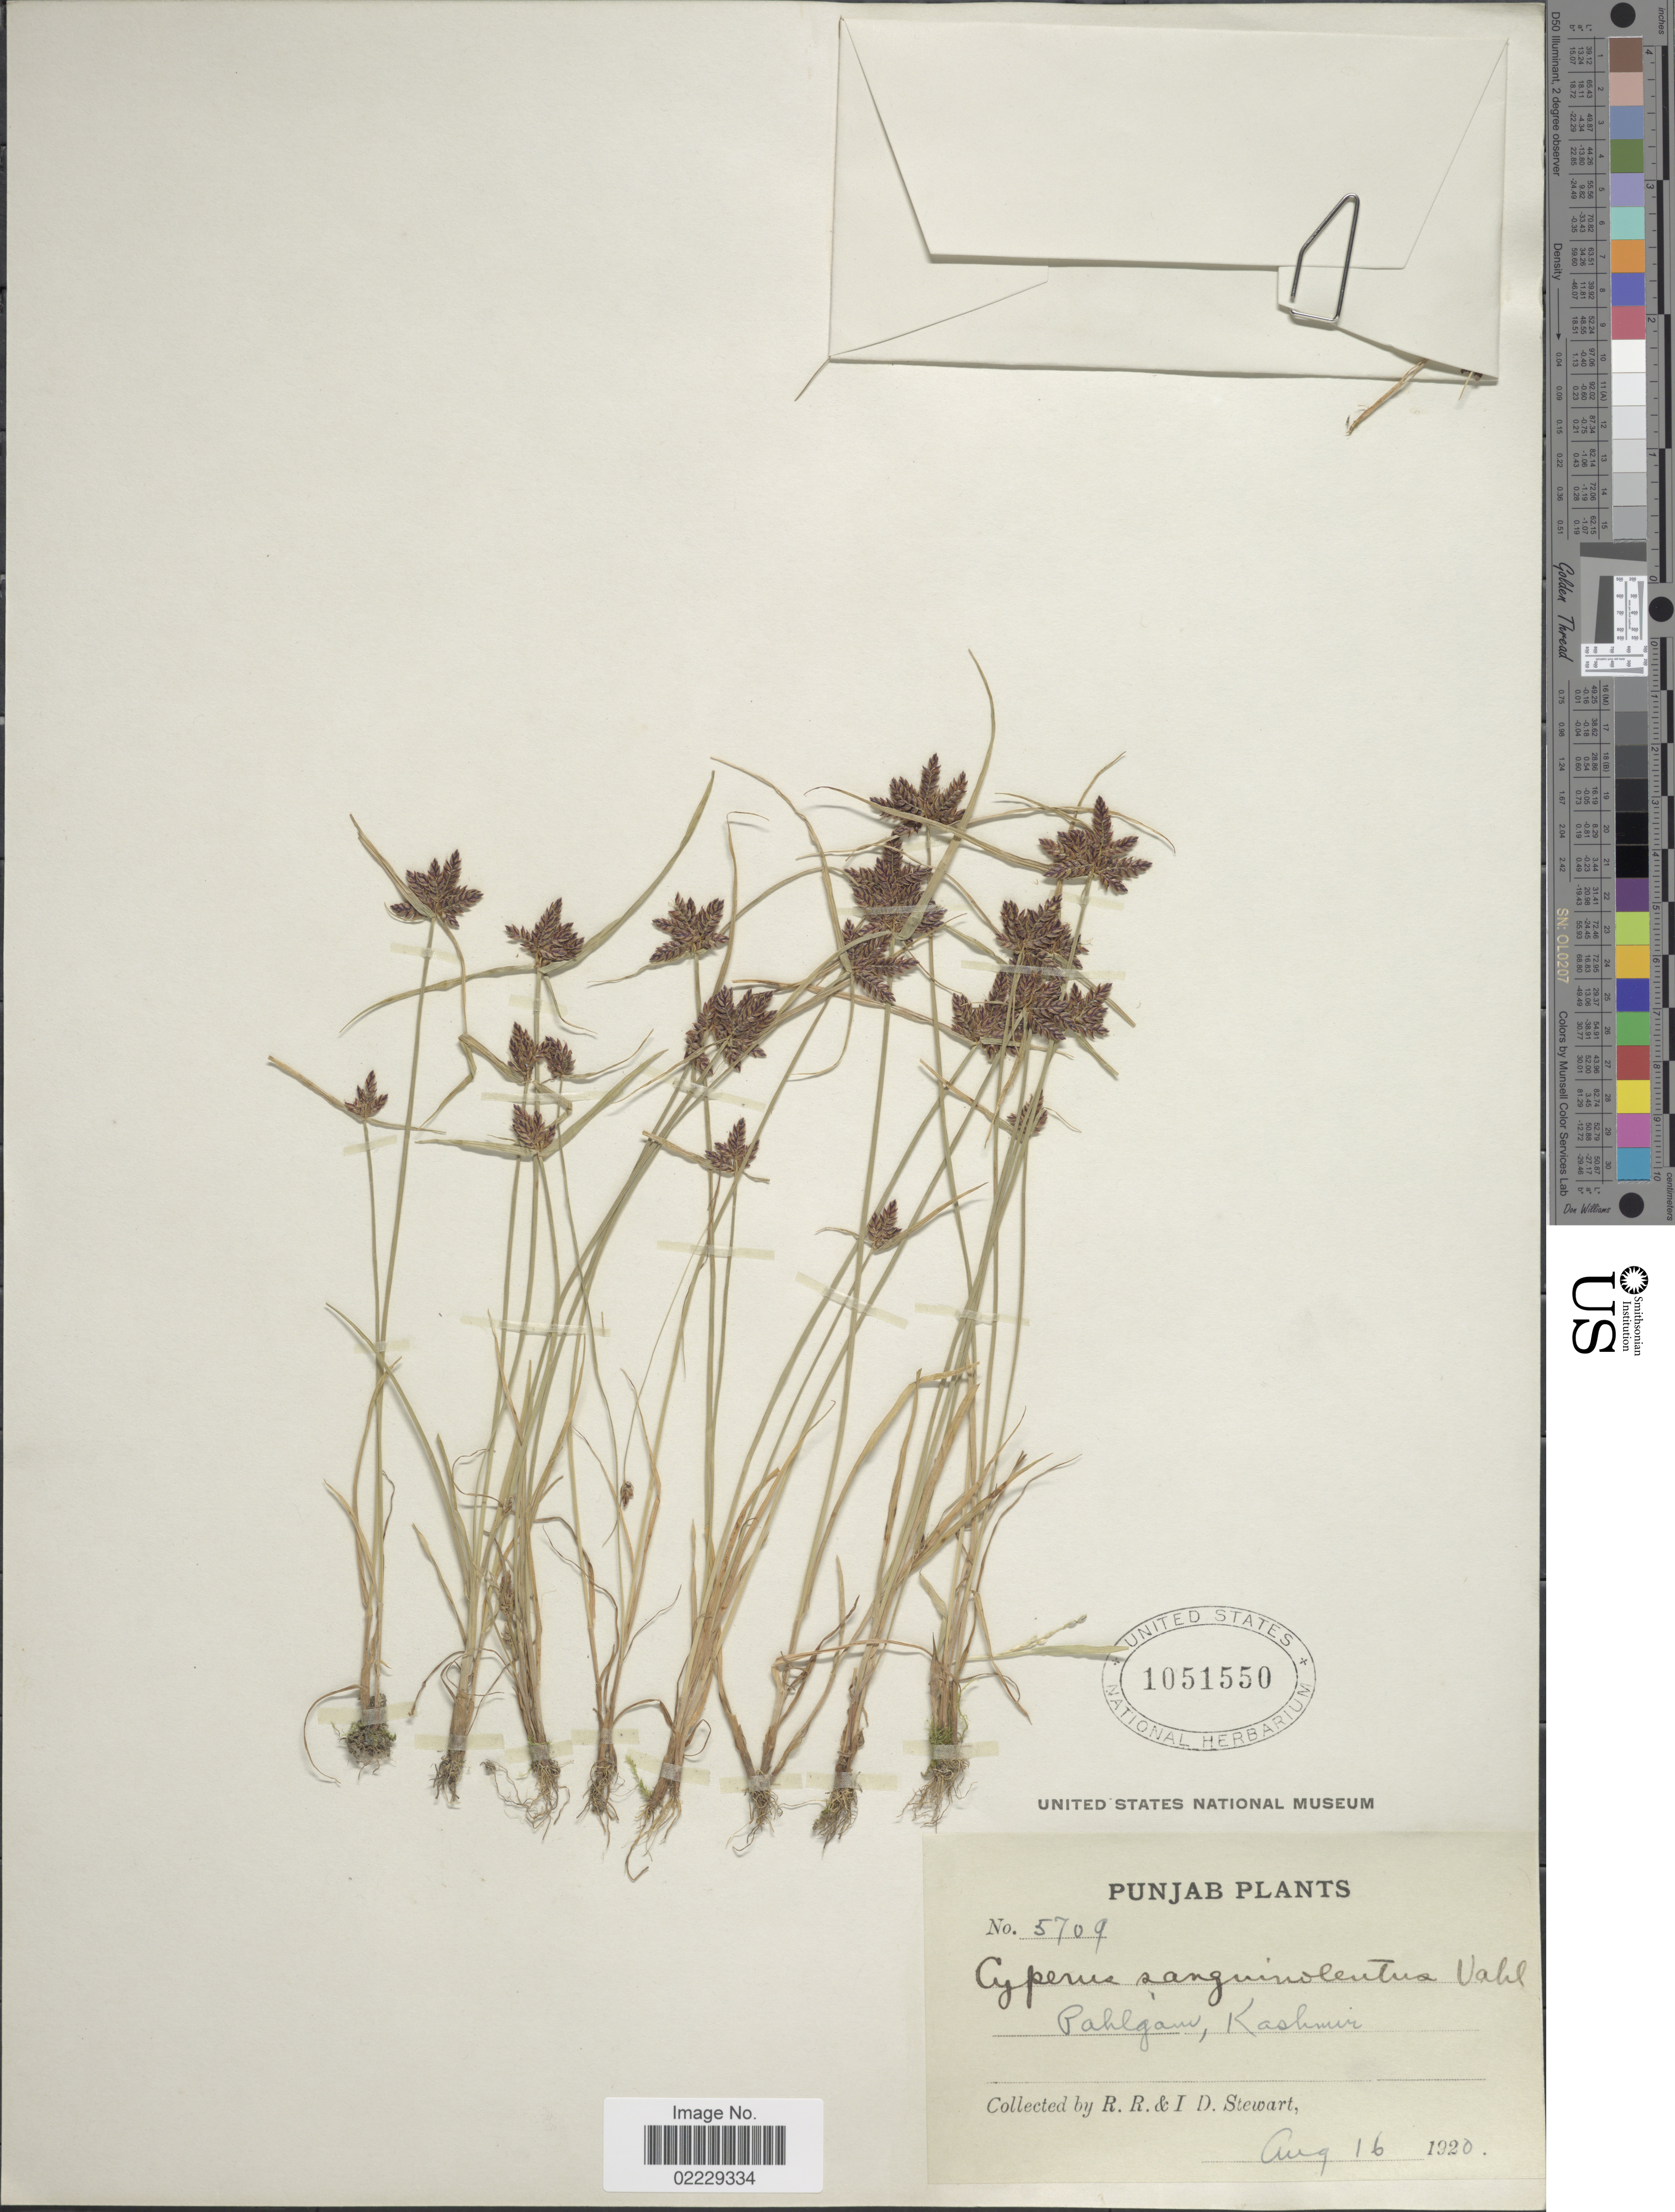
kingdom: Plantae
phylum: Tracheophyta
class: Liliopsida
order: Poales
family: Cyperaceae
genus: Cyperus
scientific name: Cyperus sanguinolentus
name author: Vahl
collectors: R. R. Stewart & I. Stewart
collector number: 5709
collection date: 1920-08-16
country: India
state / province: Jammu and Kashmir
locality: Punjab,Pahlgan, Kashmir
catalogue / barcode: US 1051550